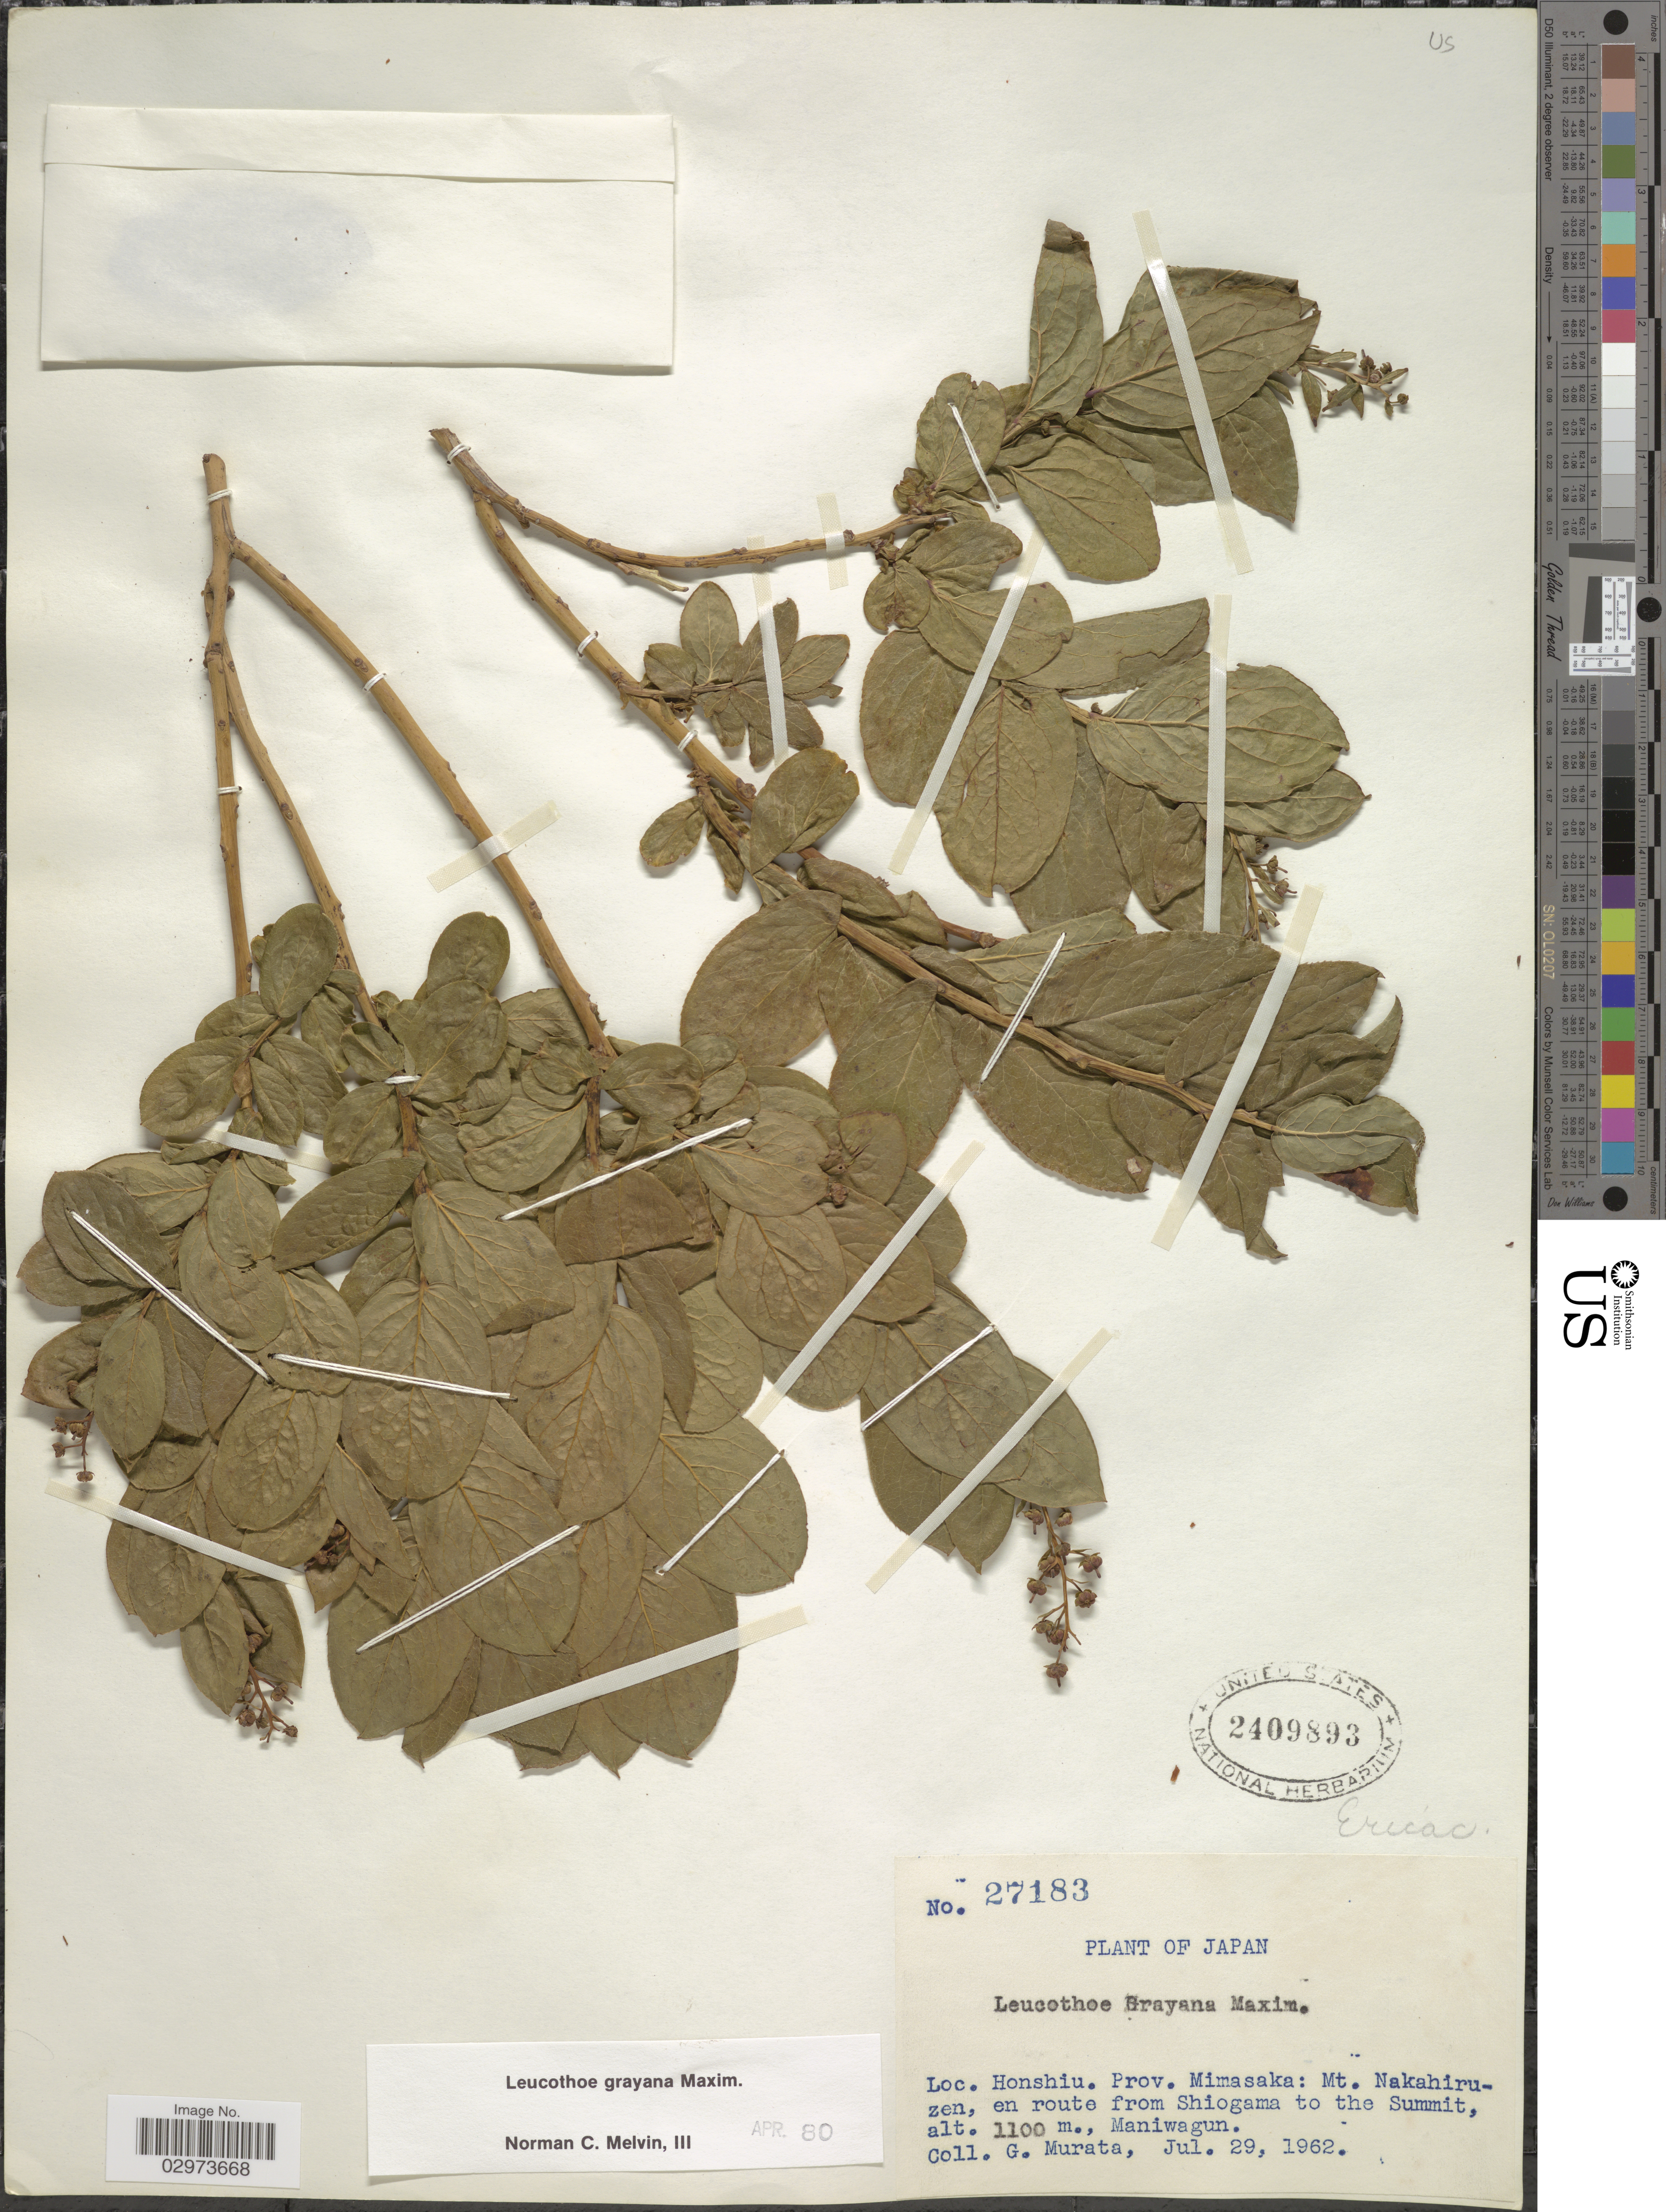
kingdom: Plantae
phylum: Tracheophyta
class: Magnoliopsida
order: Ericales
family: Ericaceae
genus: Leucothoe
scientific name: Leucothoë grayana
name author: Maxim.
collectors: G. Murata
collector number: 27183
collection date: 1962-07-29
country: Japan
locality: Honshiu. Prov. Mimasaka: Mt. Nakahiruzen, en route from Shiogama to the Summit.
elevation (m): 1100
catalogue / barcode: US 2409893